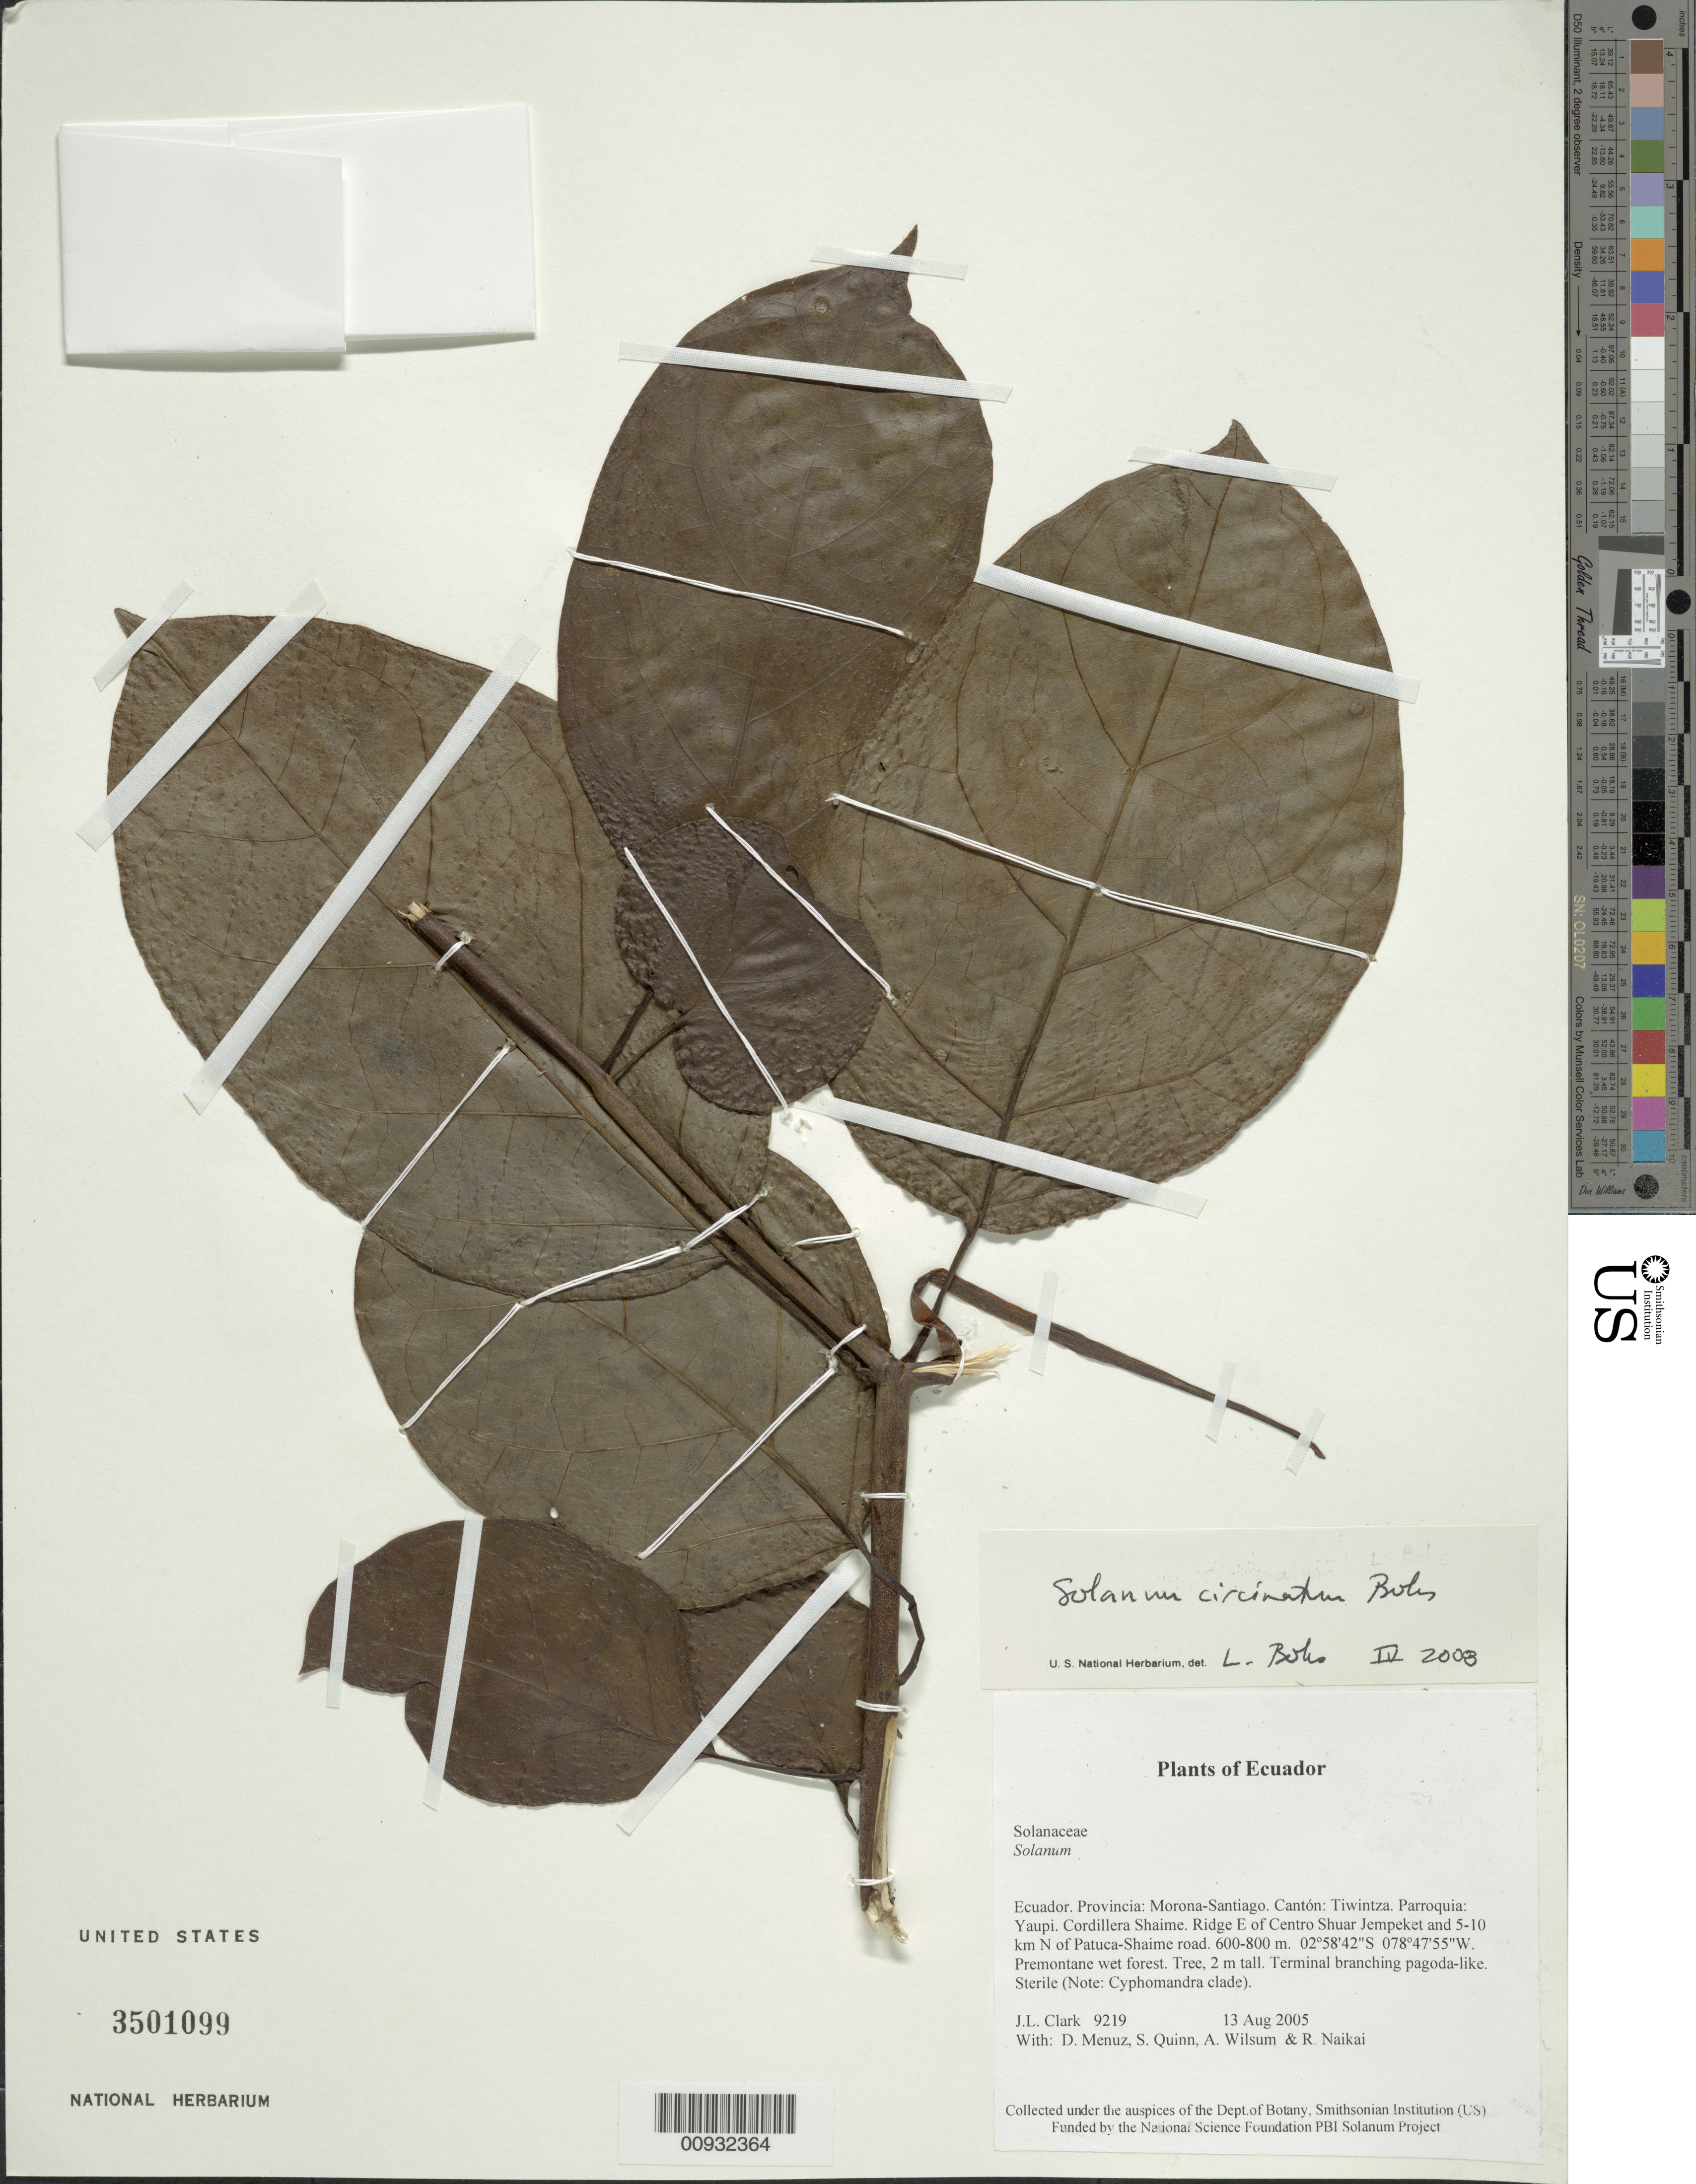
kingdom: Plantae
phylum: Tracheophyta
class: Magnoliopsida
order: Solanales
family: Solanaceae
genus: Solanum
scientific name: Solanum circinatuum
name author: Bohs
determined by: Bohs, L. A.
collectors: J. L. Clark, D. Menuz, S. Quinn, A. Wilsum & R. Naikai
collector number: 09219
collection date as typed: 13 Aug 2005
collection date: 2005-08-13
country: Ecuador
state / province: Morona-Santiago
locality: Tiwintz, Parroquia, Yaupi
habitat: Premontane wet forest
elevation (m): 600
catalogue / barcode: US 3501099